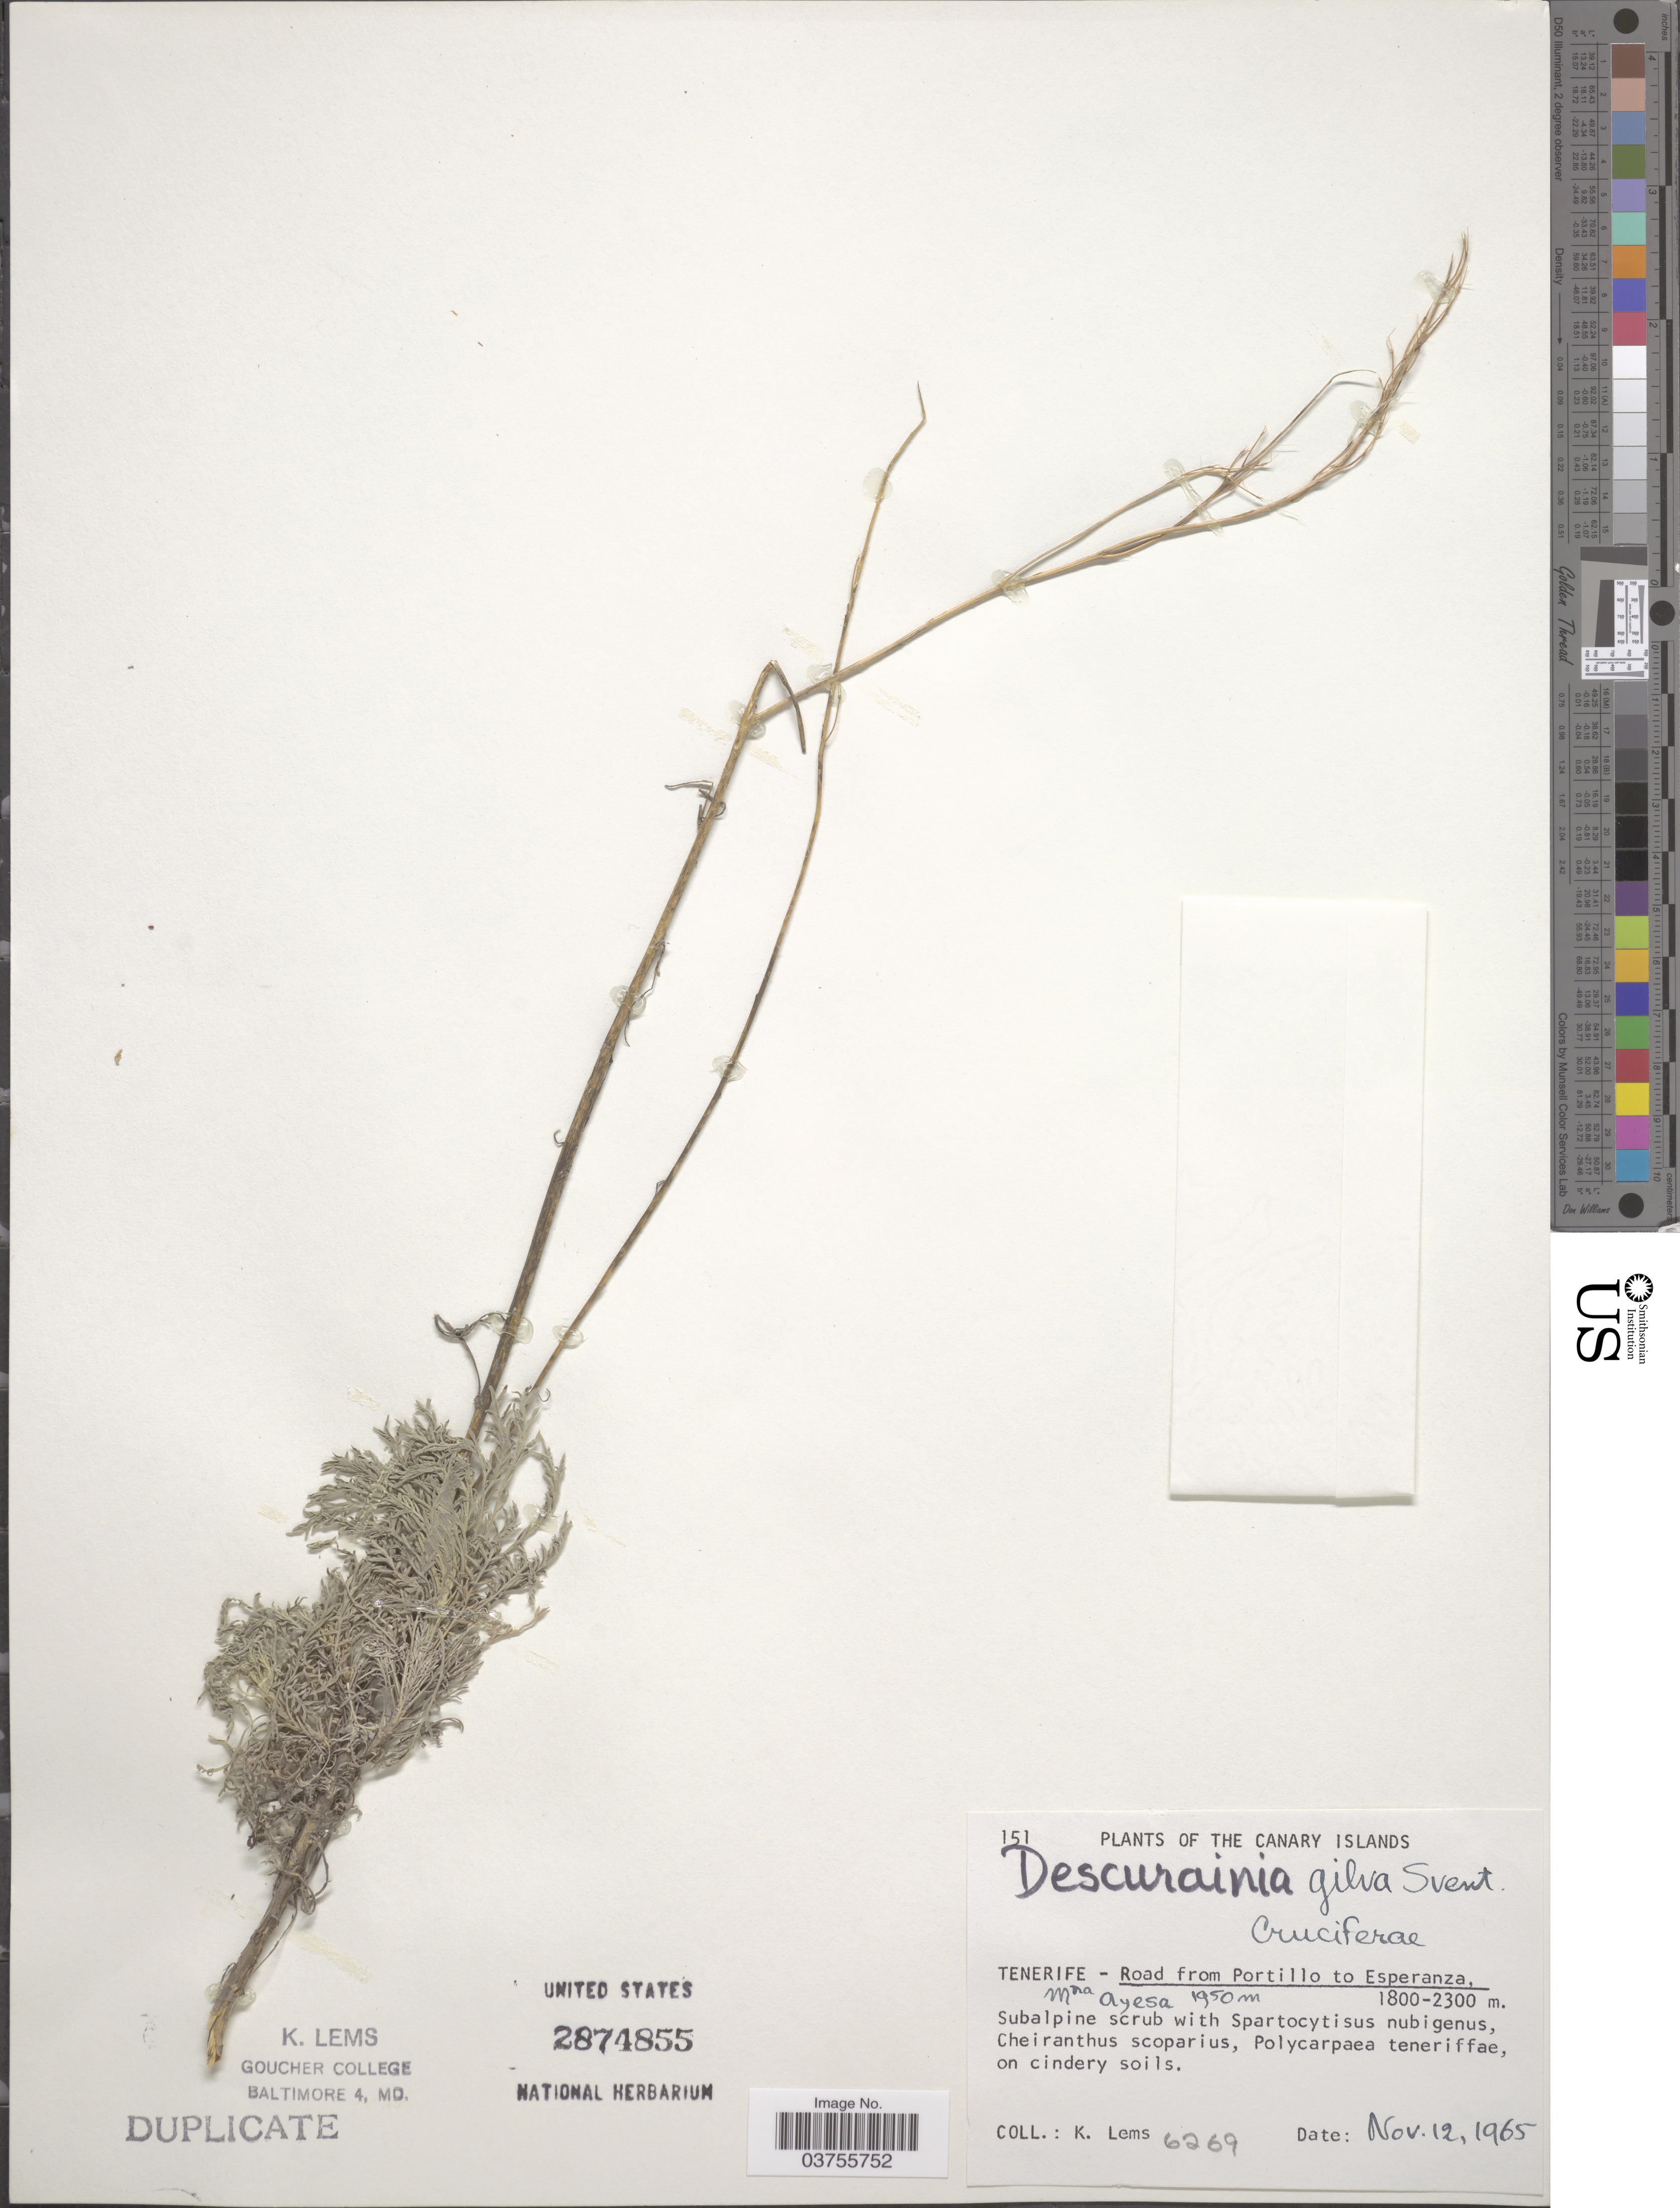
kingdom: Plantae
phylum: Tracheophyta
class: Magnoliopsida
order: Brassicales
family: Brassicaceae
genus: Descurainia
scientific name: Descurainia gilva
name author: Svent.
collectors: K. Lems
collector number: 6269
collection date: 1965-12-12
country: Spain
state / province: Canarias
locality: The Canary Islands. Tenerife - Road from Portillo to Esperanza. M-na Ayesa.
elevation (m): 1800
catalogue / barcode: US 2874855